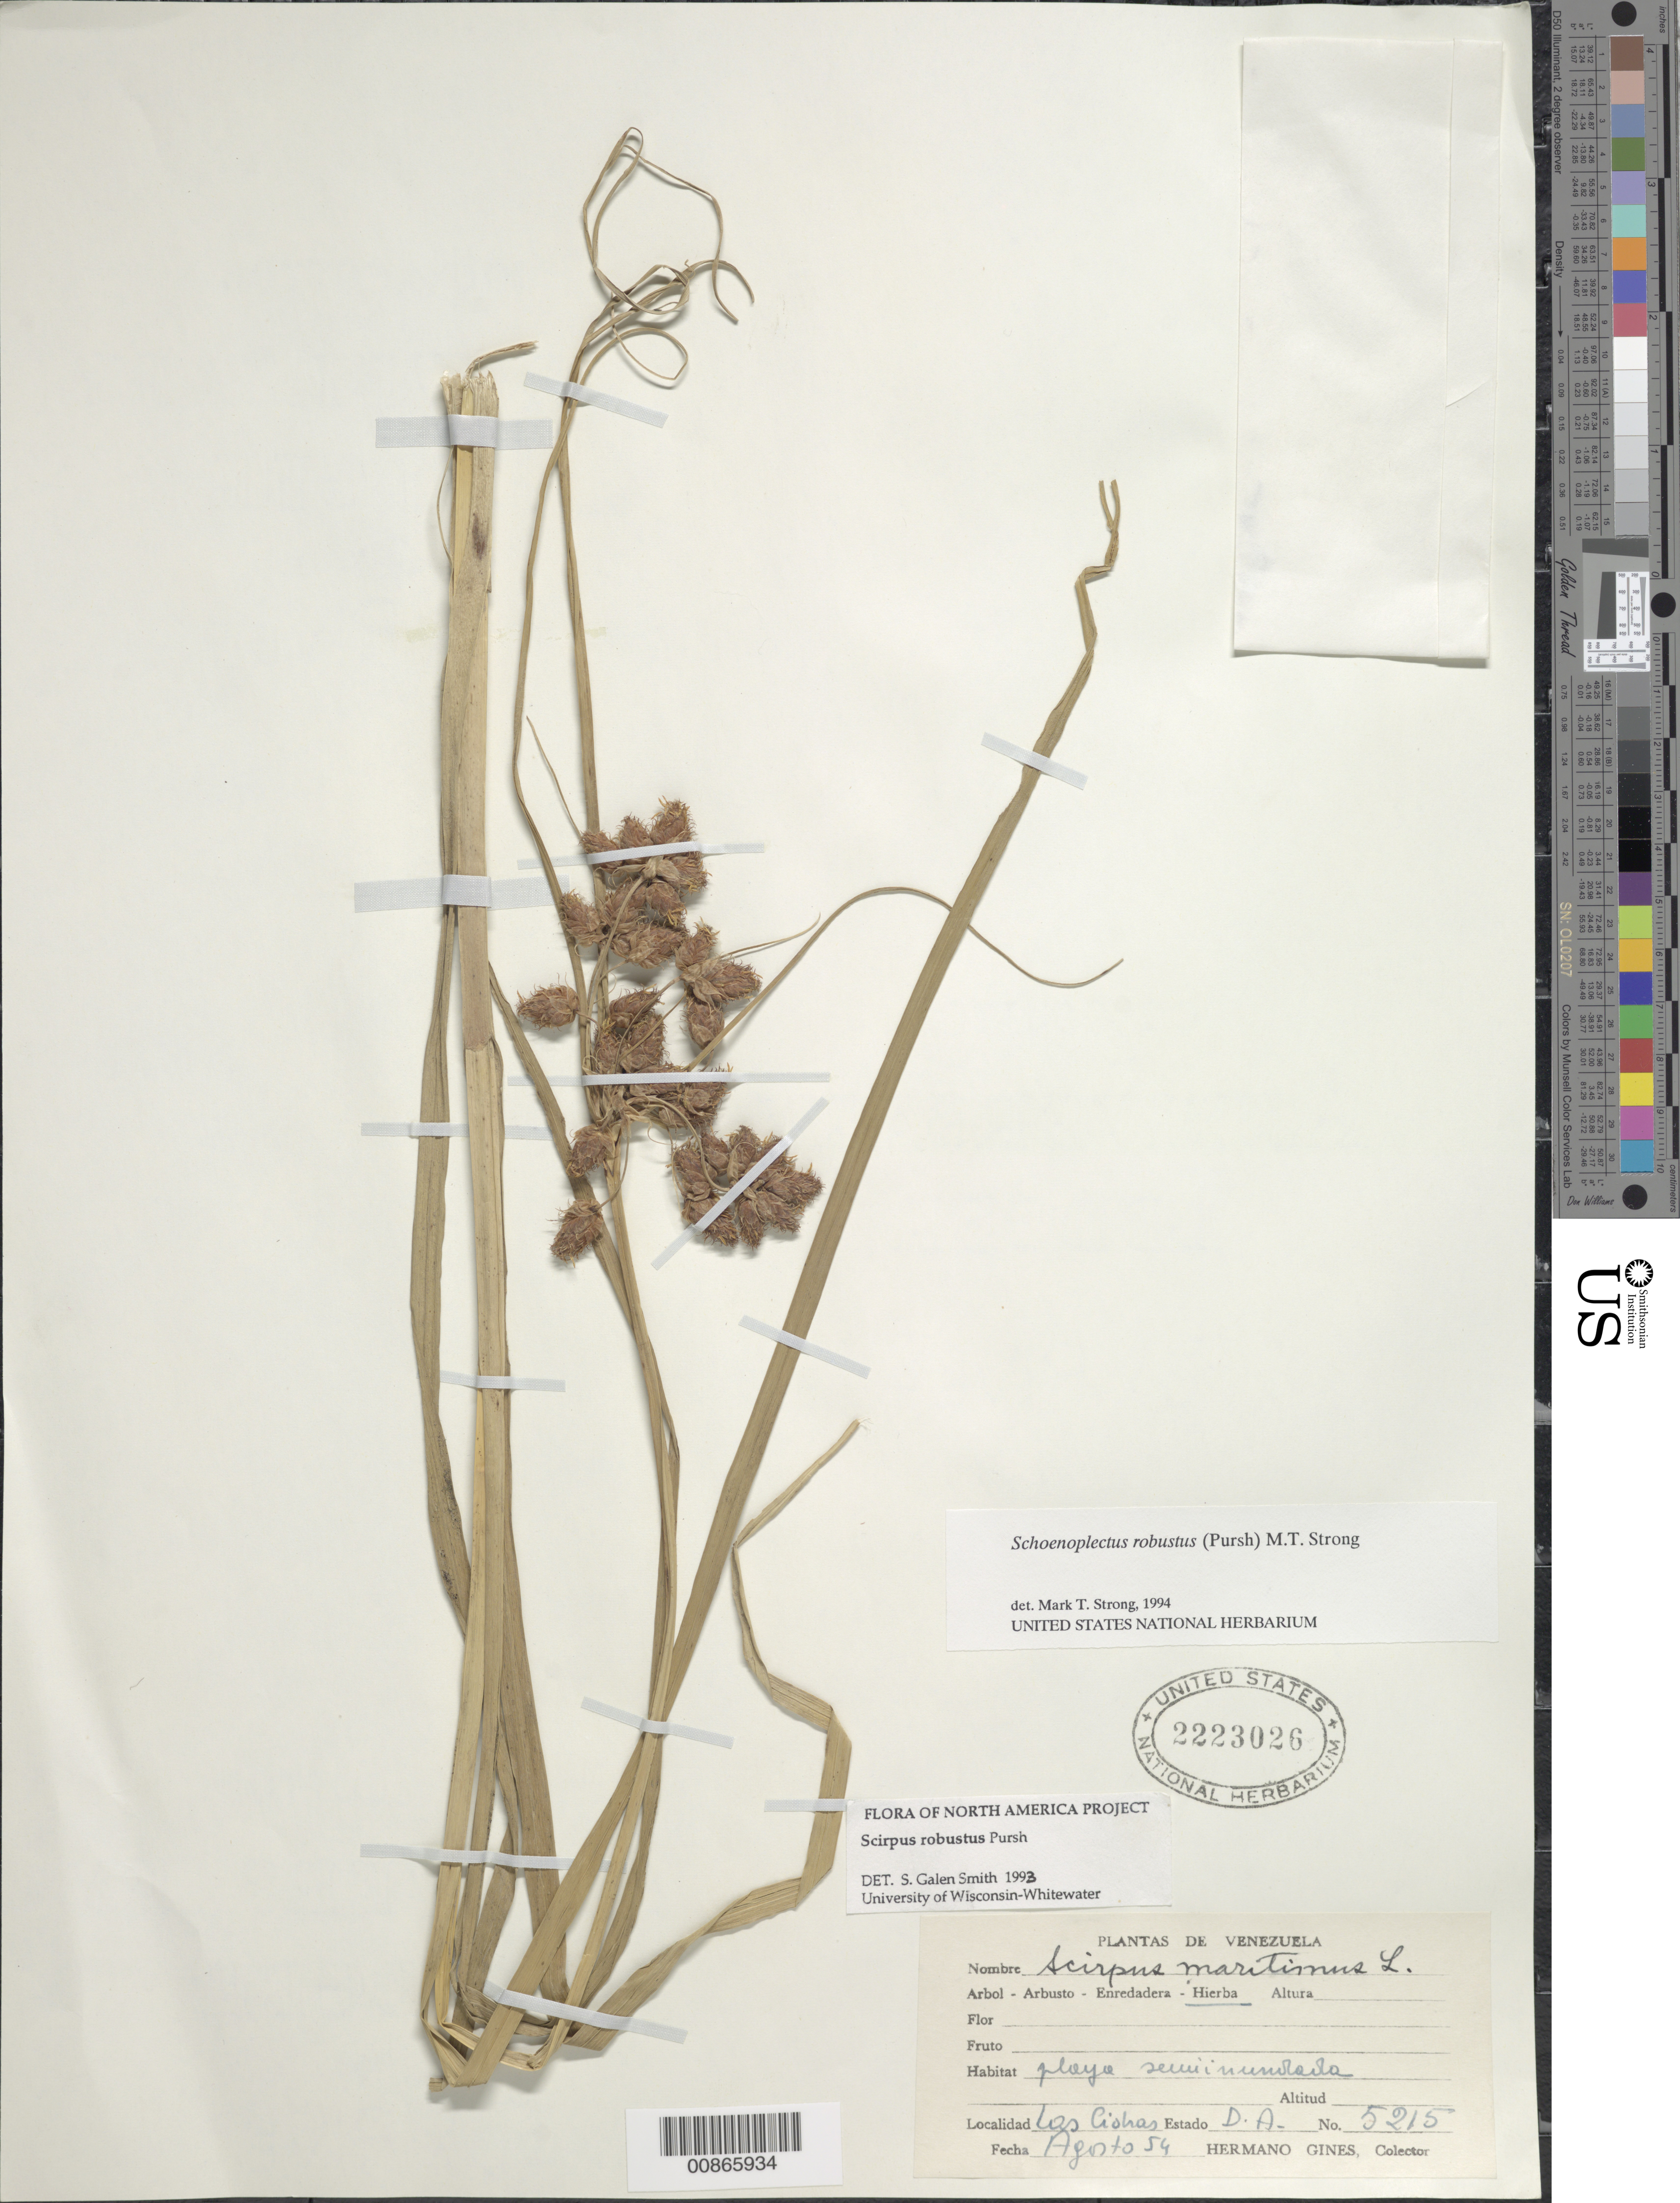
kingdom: Plantae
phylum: Tracheophyta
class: Liliopsida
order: Poales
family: Cyperaceae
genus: Bolboschoenus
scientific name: Bolboschoenus robustus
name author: (Pursh) Soják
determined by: Strong, M. T., (US), Smithsonian Institution - National Museum of Natural History (UNITED STATES)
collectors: H. Gines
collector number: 5215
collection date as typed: Aug-54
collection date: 1954-08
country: Venezuela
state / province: Delta Amacuro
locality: Las Cioras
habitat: Playa semi-inundada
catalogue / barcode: US 2223026